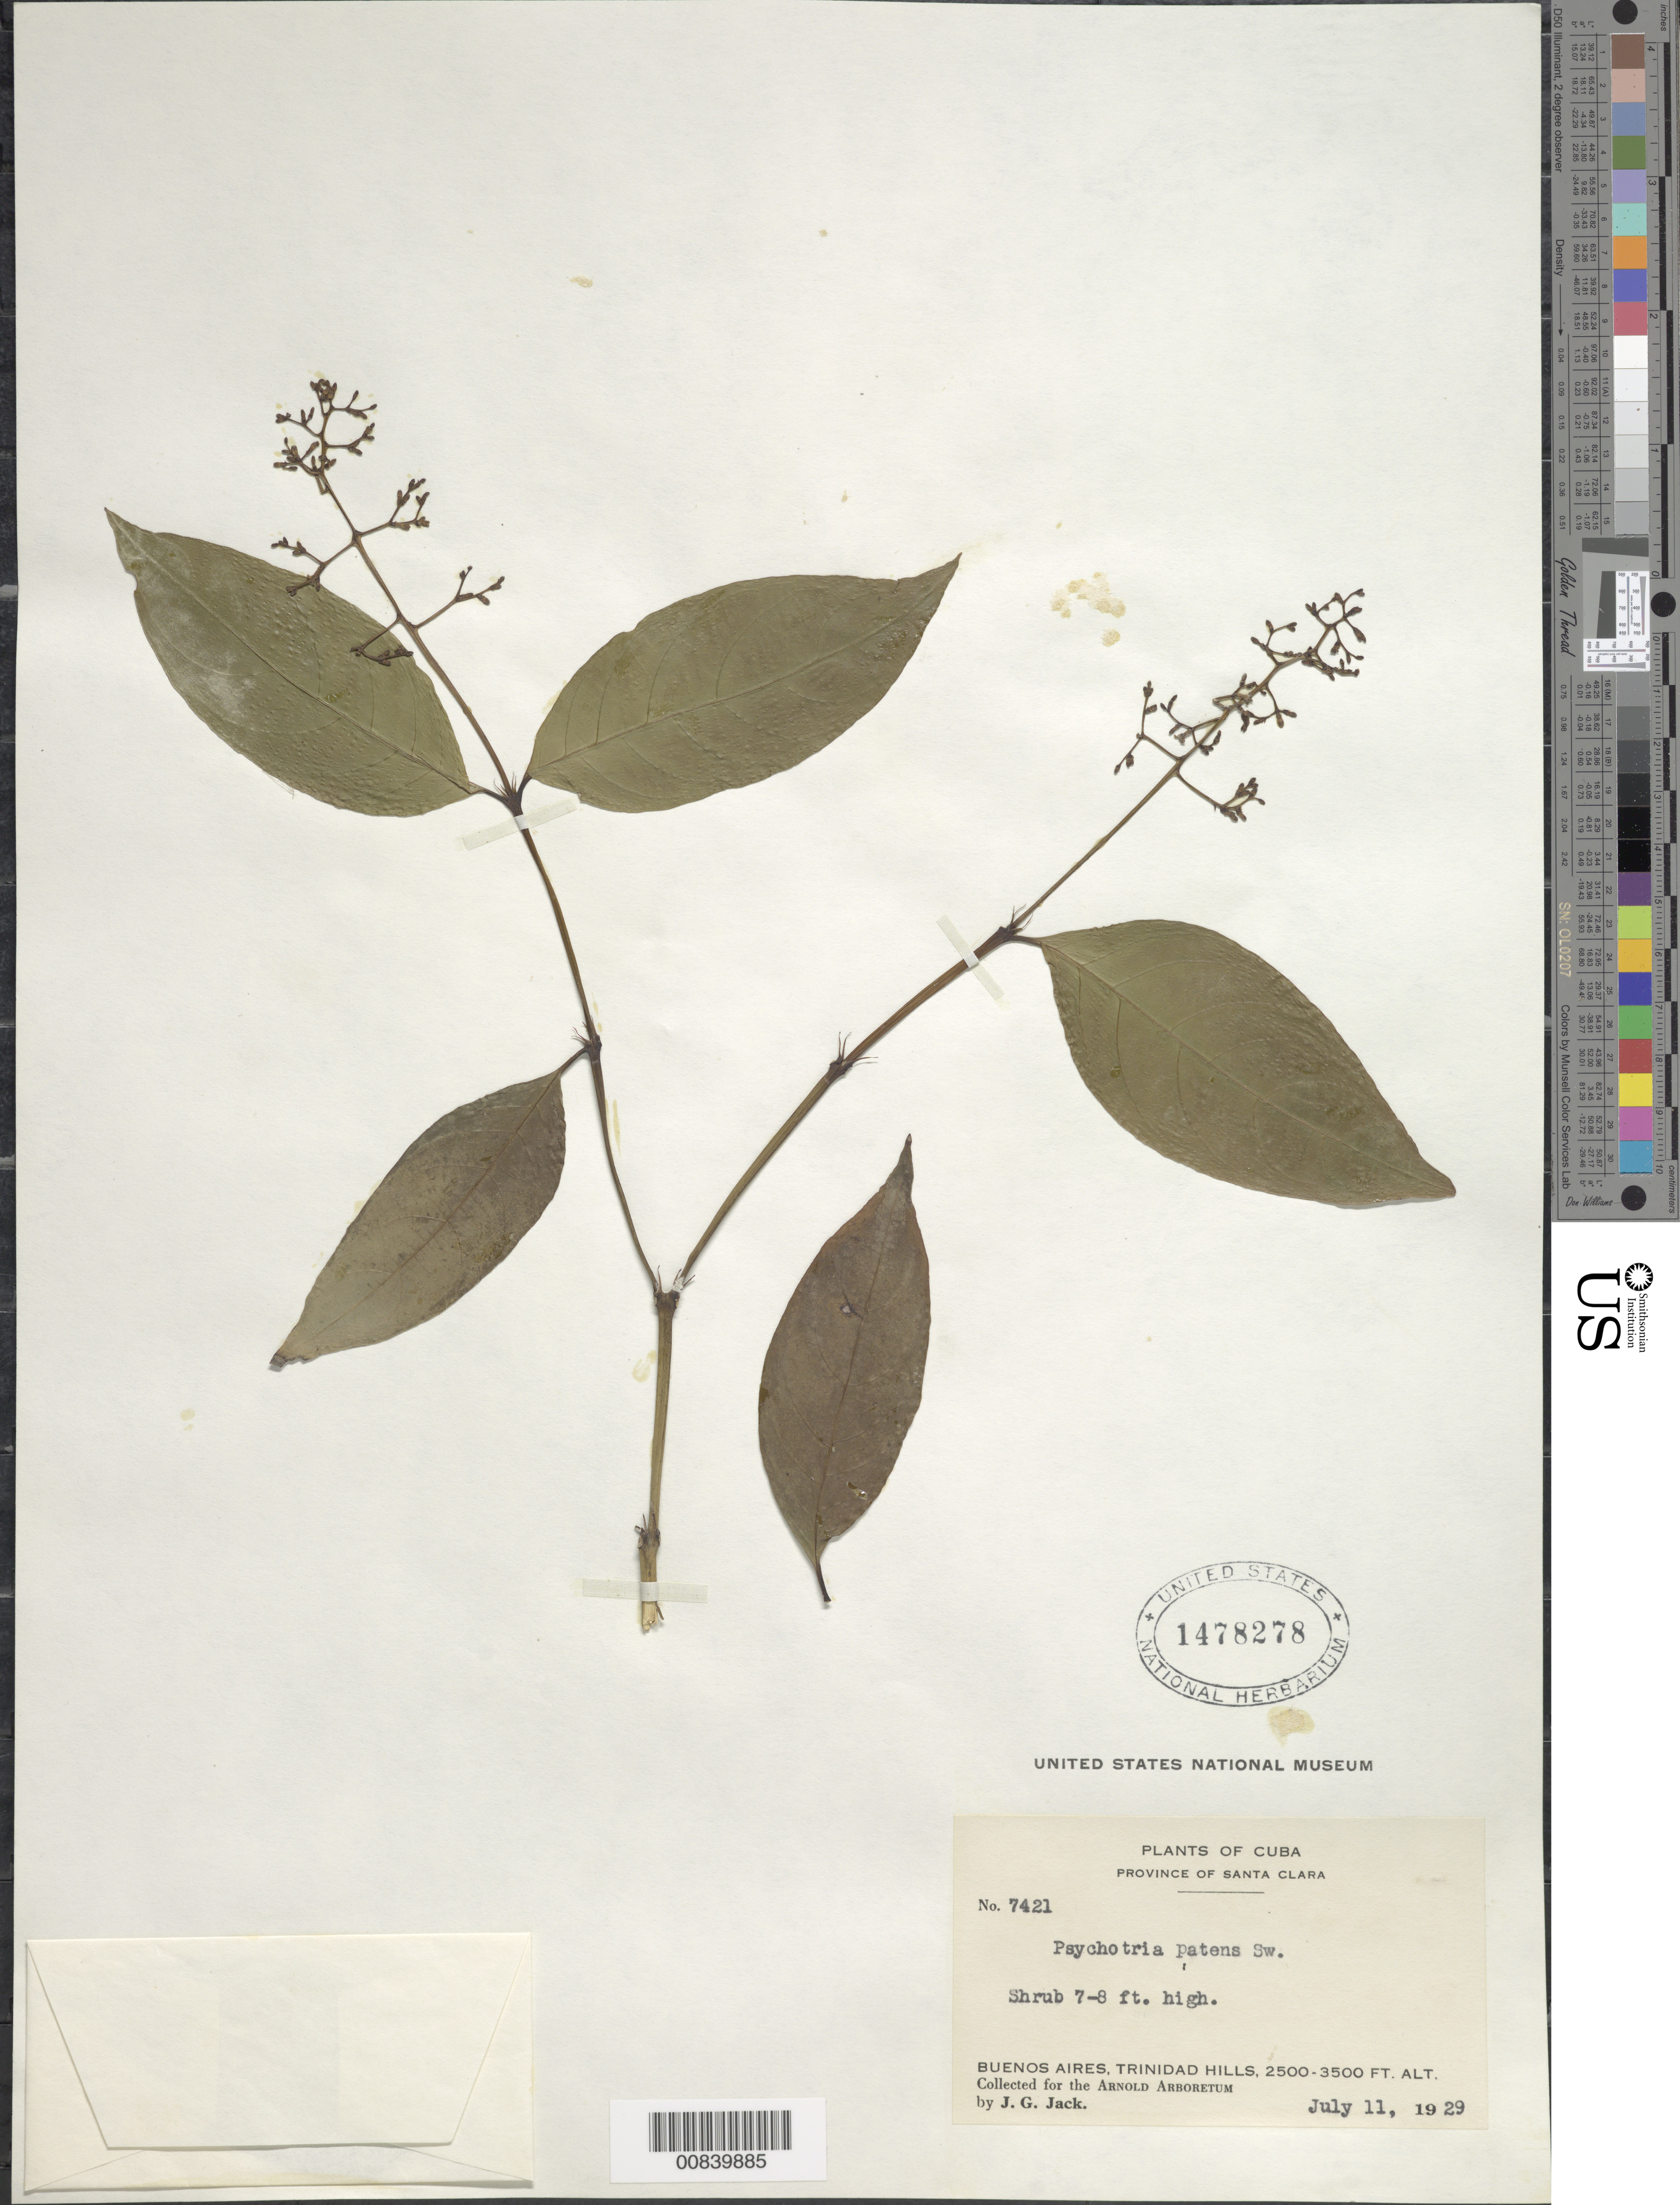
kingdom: Plantae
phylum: Tracheophyta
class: Magnoliopsida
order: Gentianales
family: Rubiaceae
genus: Psychotria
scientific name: Psychotria patens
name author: Sw.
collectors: J. G. Jack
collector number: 7421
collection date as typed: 11 Jul 1929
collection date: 1929-07-11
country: Cuba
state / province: Las Villas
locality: Buenos Aires, Trinidad Hills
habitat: Montane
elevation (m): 762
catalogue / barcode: US 1478278